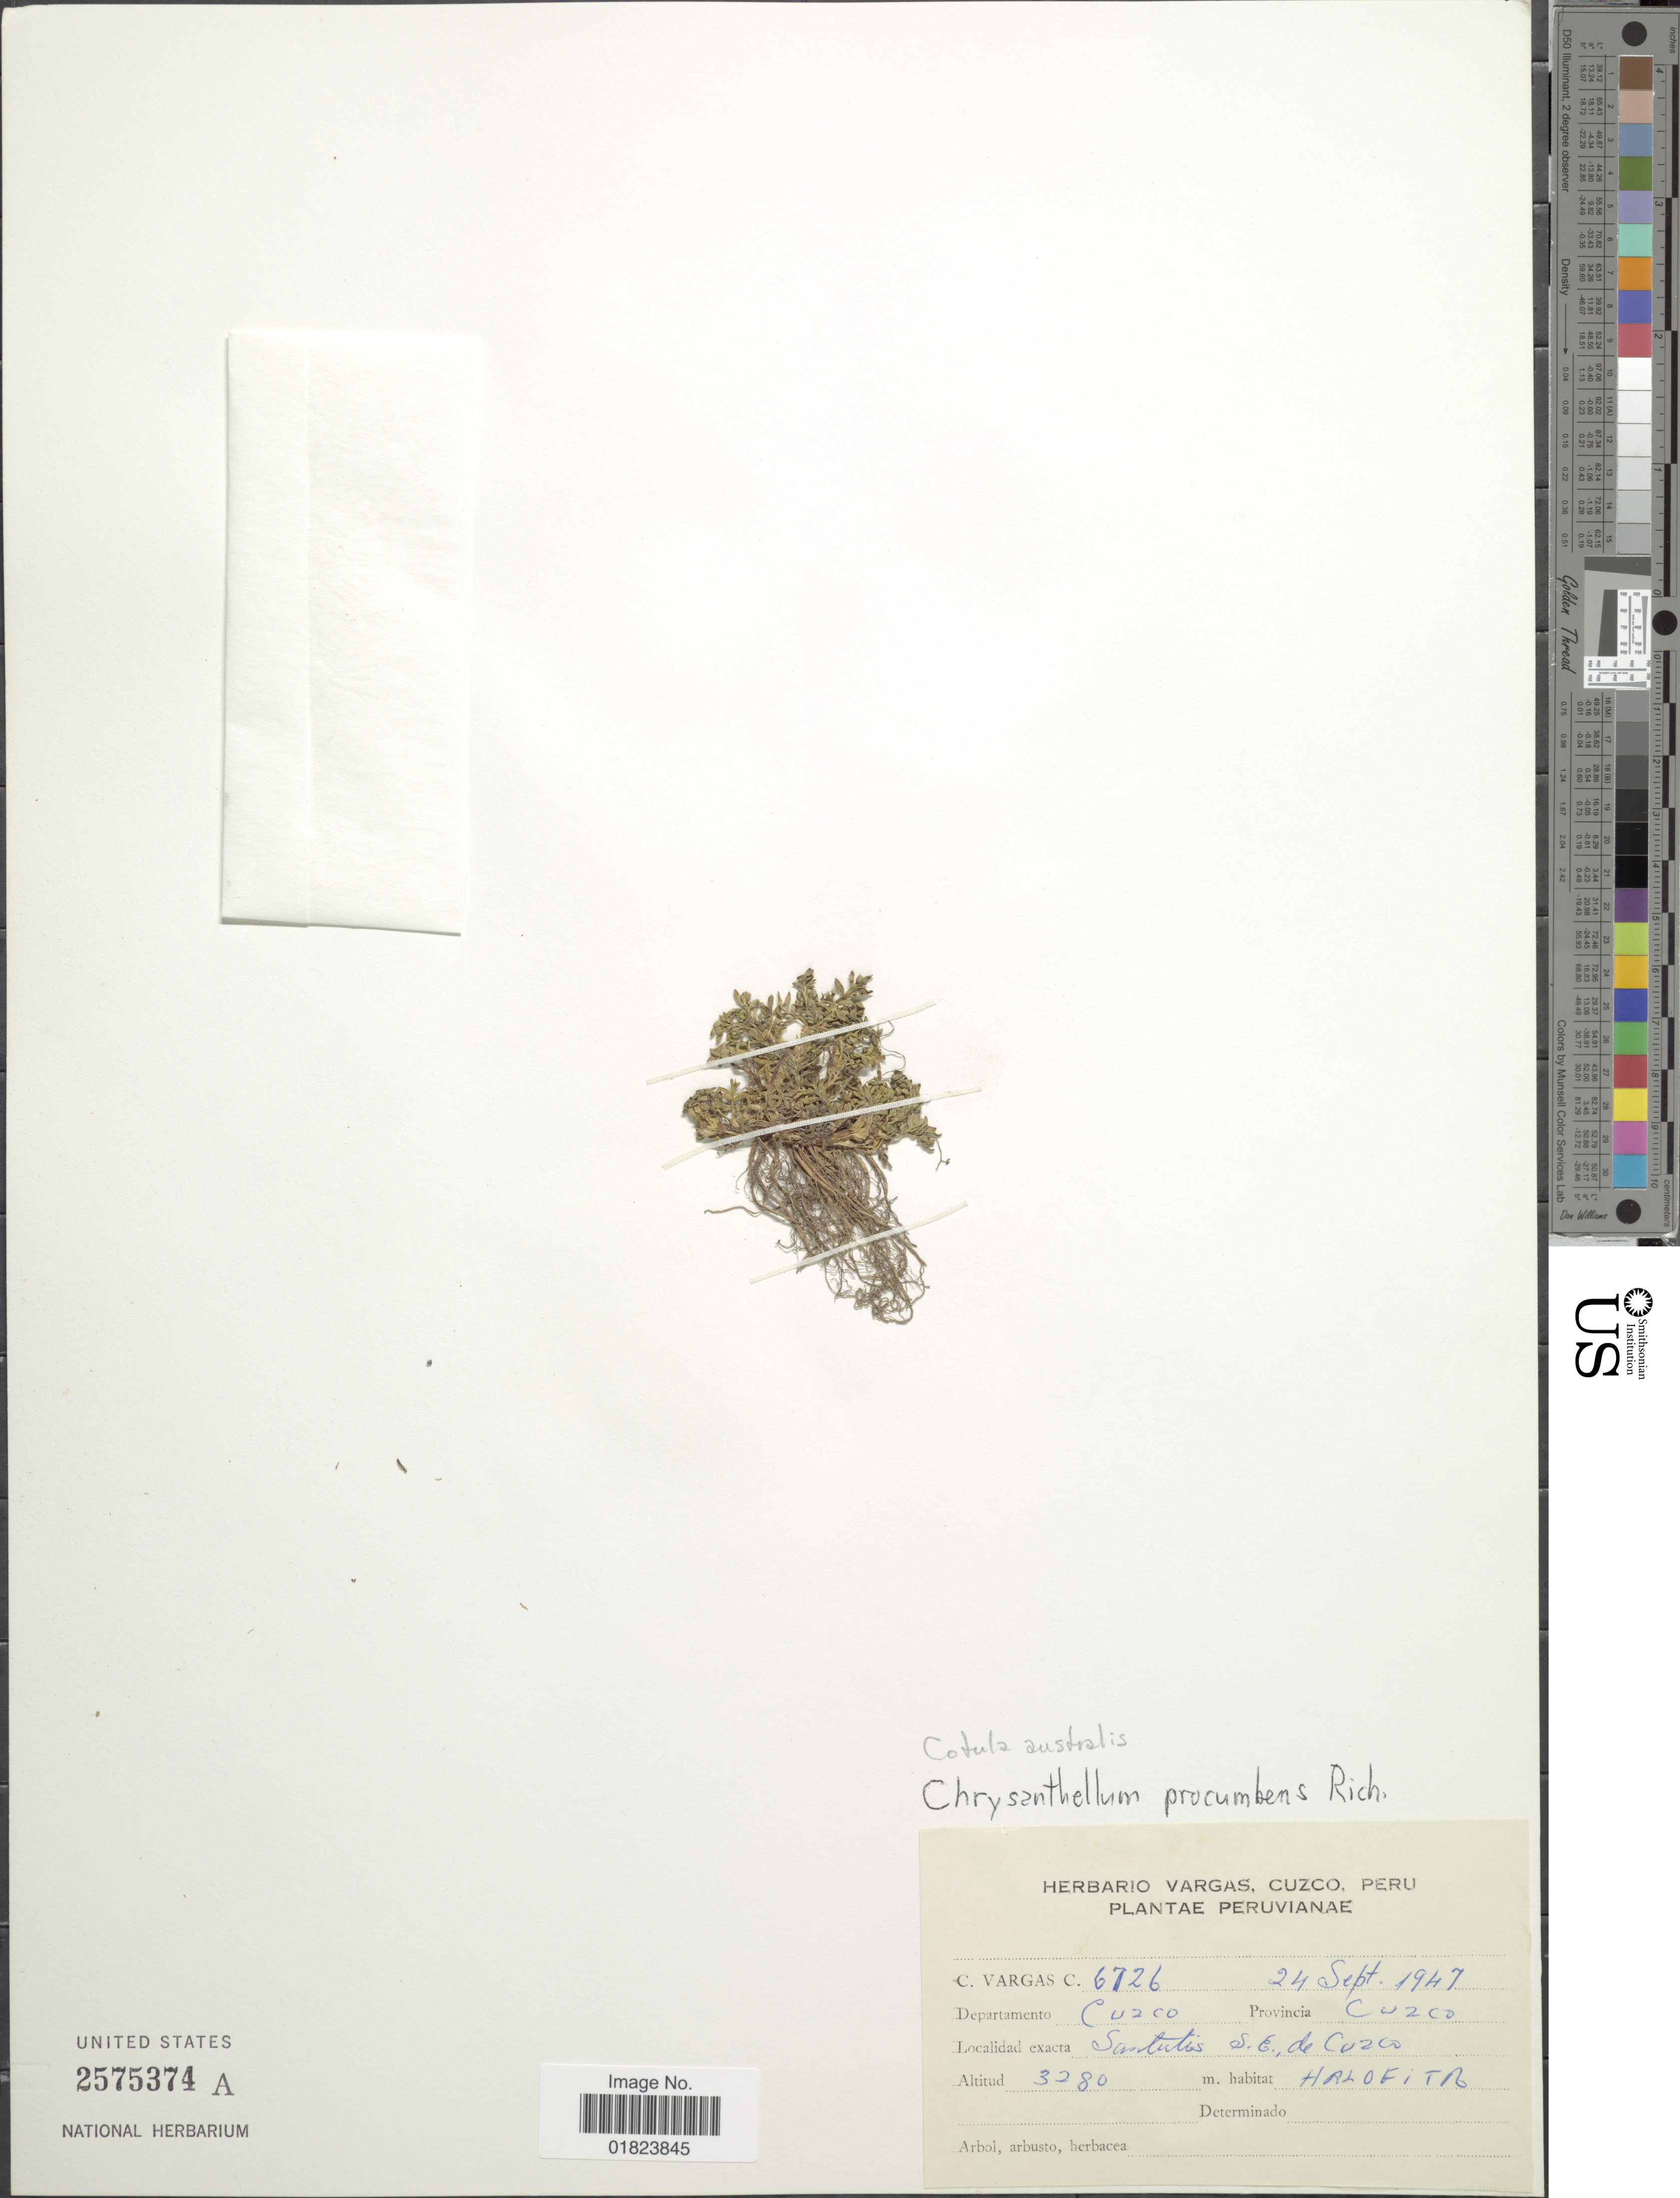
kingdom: Plantae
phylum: Tracheophyta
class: Magnoliopsida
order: Asterales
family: Asteraceae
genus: Cotula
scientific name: Cotula australis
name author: (Sieber ex Spreng.) Hook. f.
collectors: C. Vargas Calderón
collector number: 6726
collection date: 1947-09-24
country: Peru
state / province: Cusco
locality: Santutis S.E. de Cuzco.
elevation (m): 3280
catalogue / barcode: US 2575374A